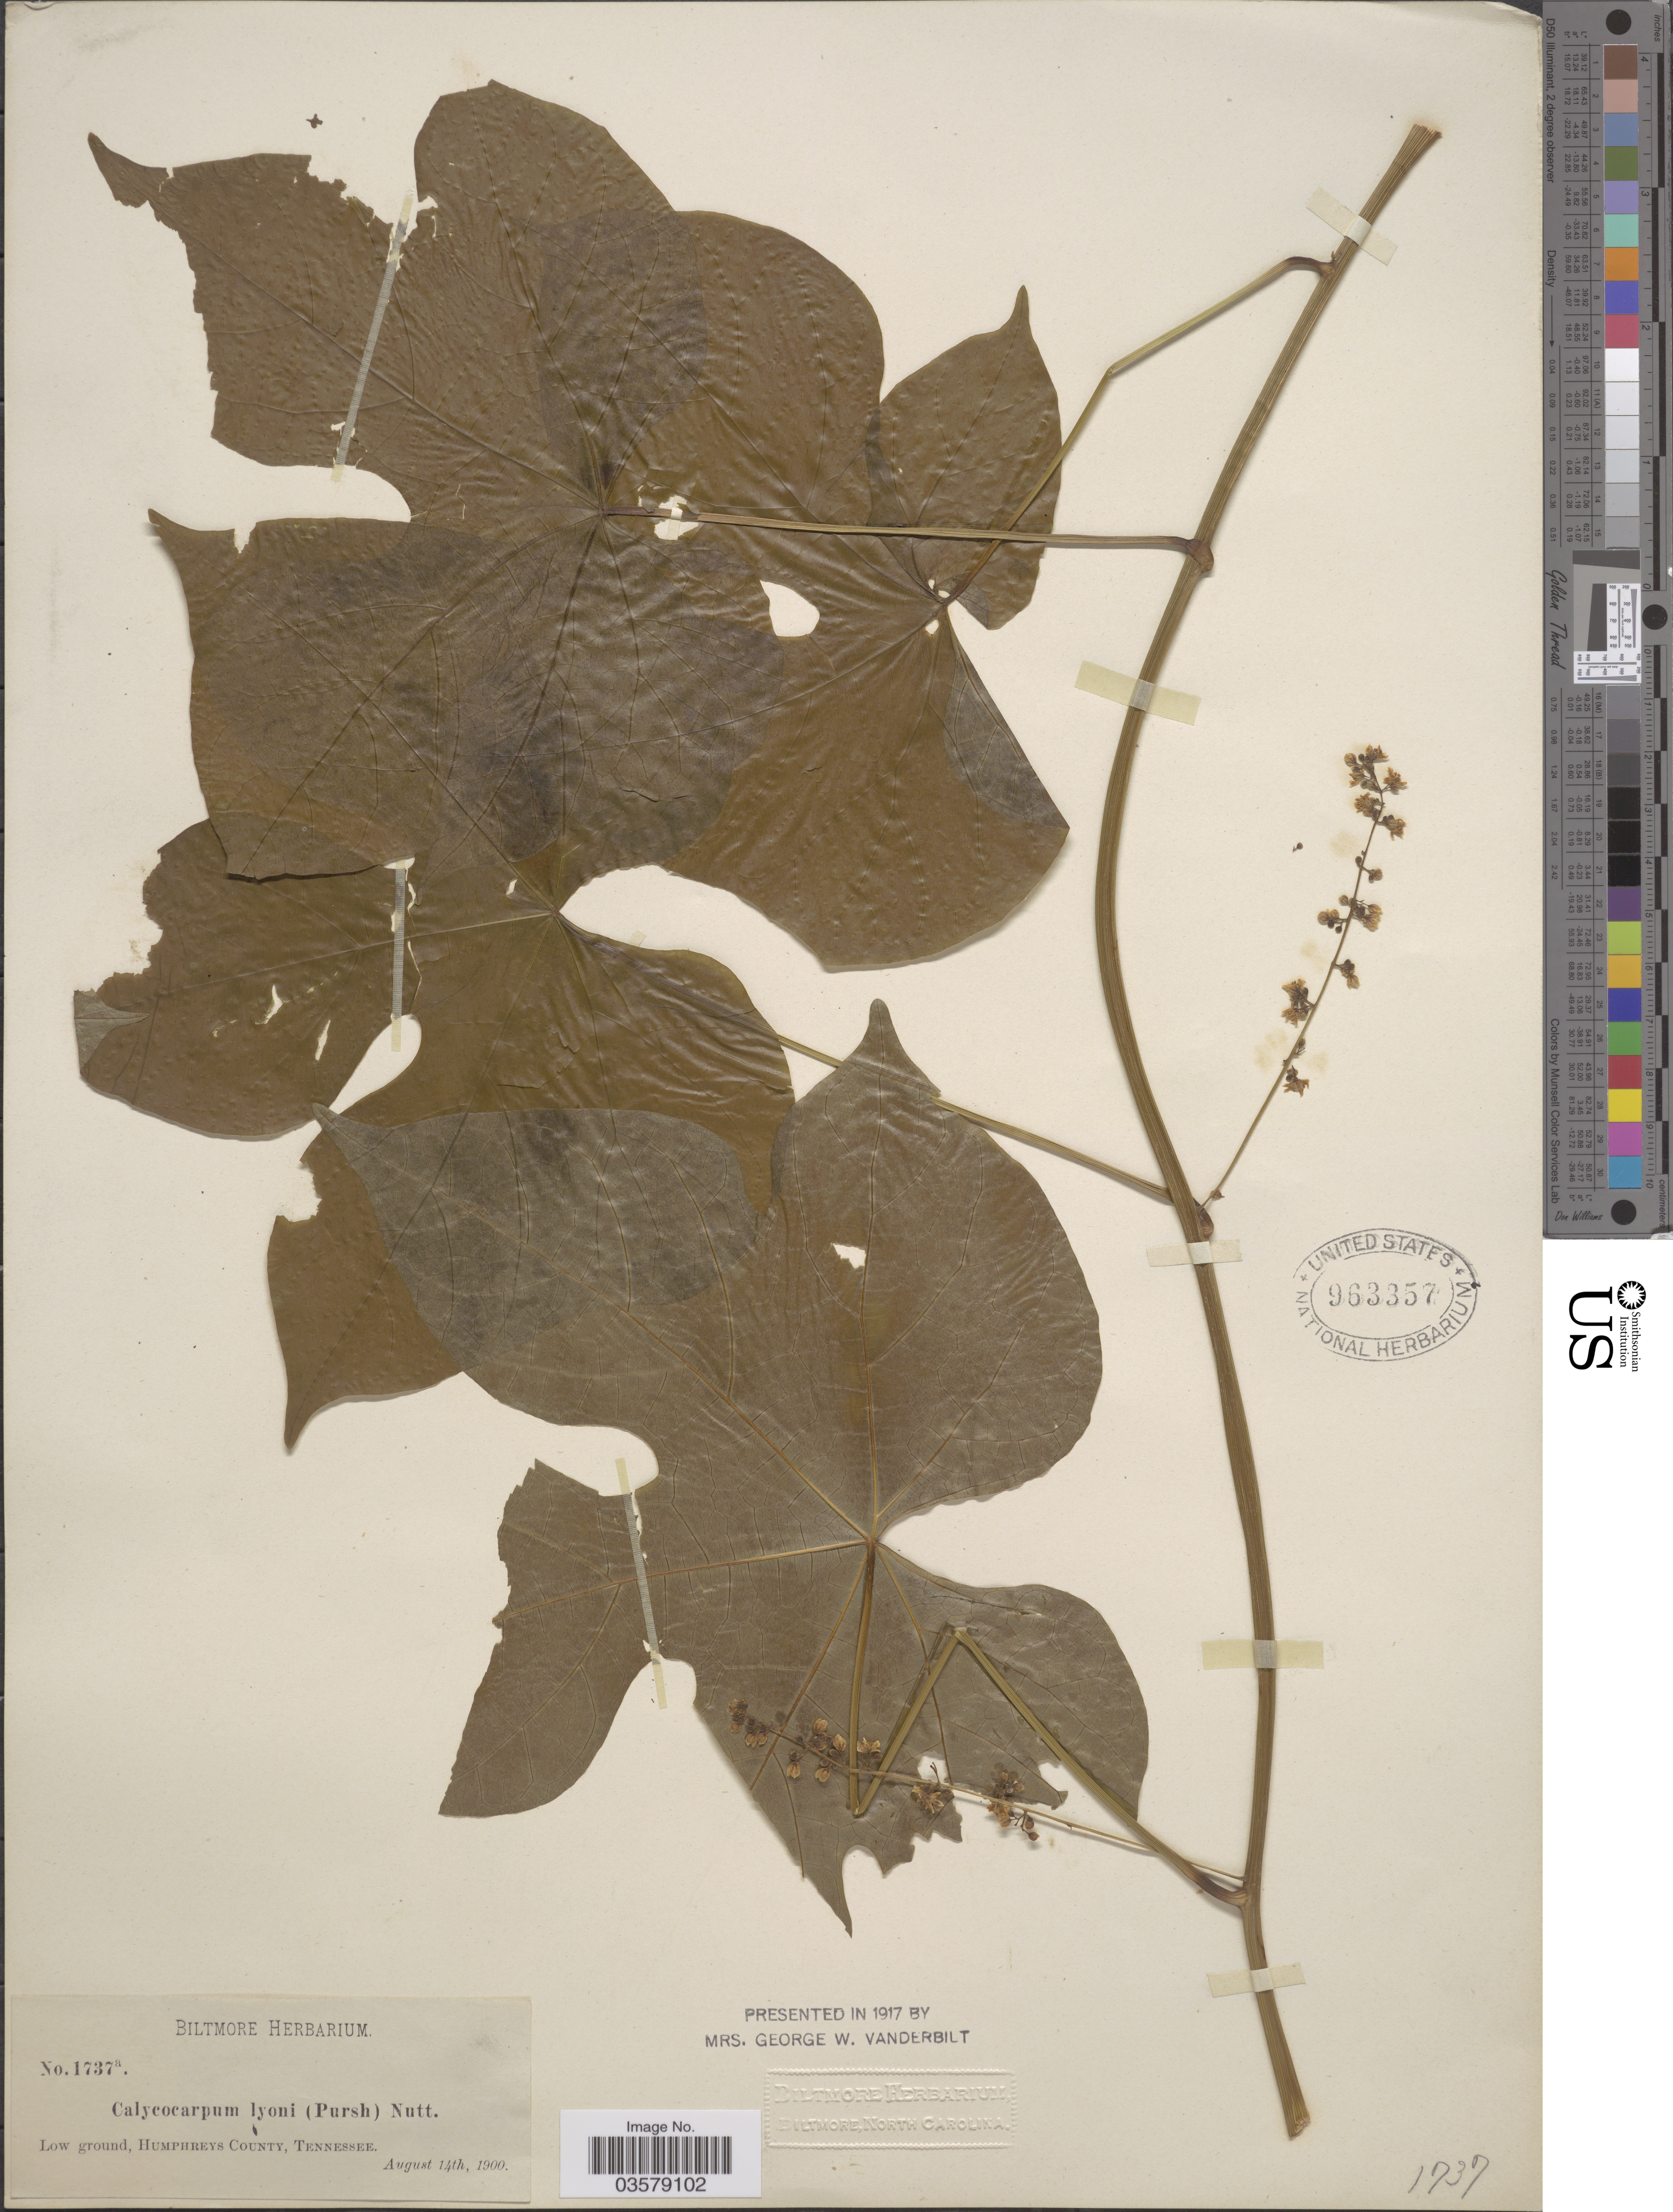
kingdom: Plantae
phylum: Tracheophyta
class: Magnoliopsida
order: Ranunculales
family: Menispermaceae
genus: Calycocarpum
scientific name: Calycocarpum lyonii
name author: (Pursh) A. Gray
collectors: ex herb. Biltmore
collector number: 1737a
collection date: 1900-08-14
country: United States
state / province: Tennessee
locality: Humphrey's County.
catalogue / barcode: US 963357